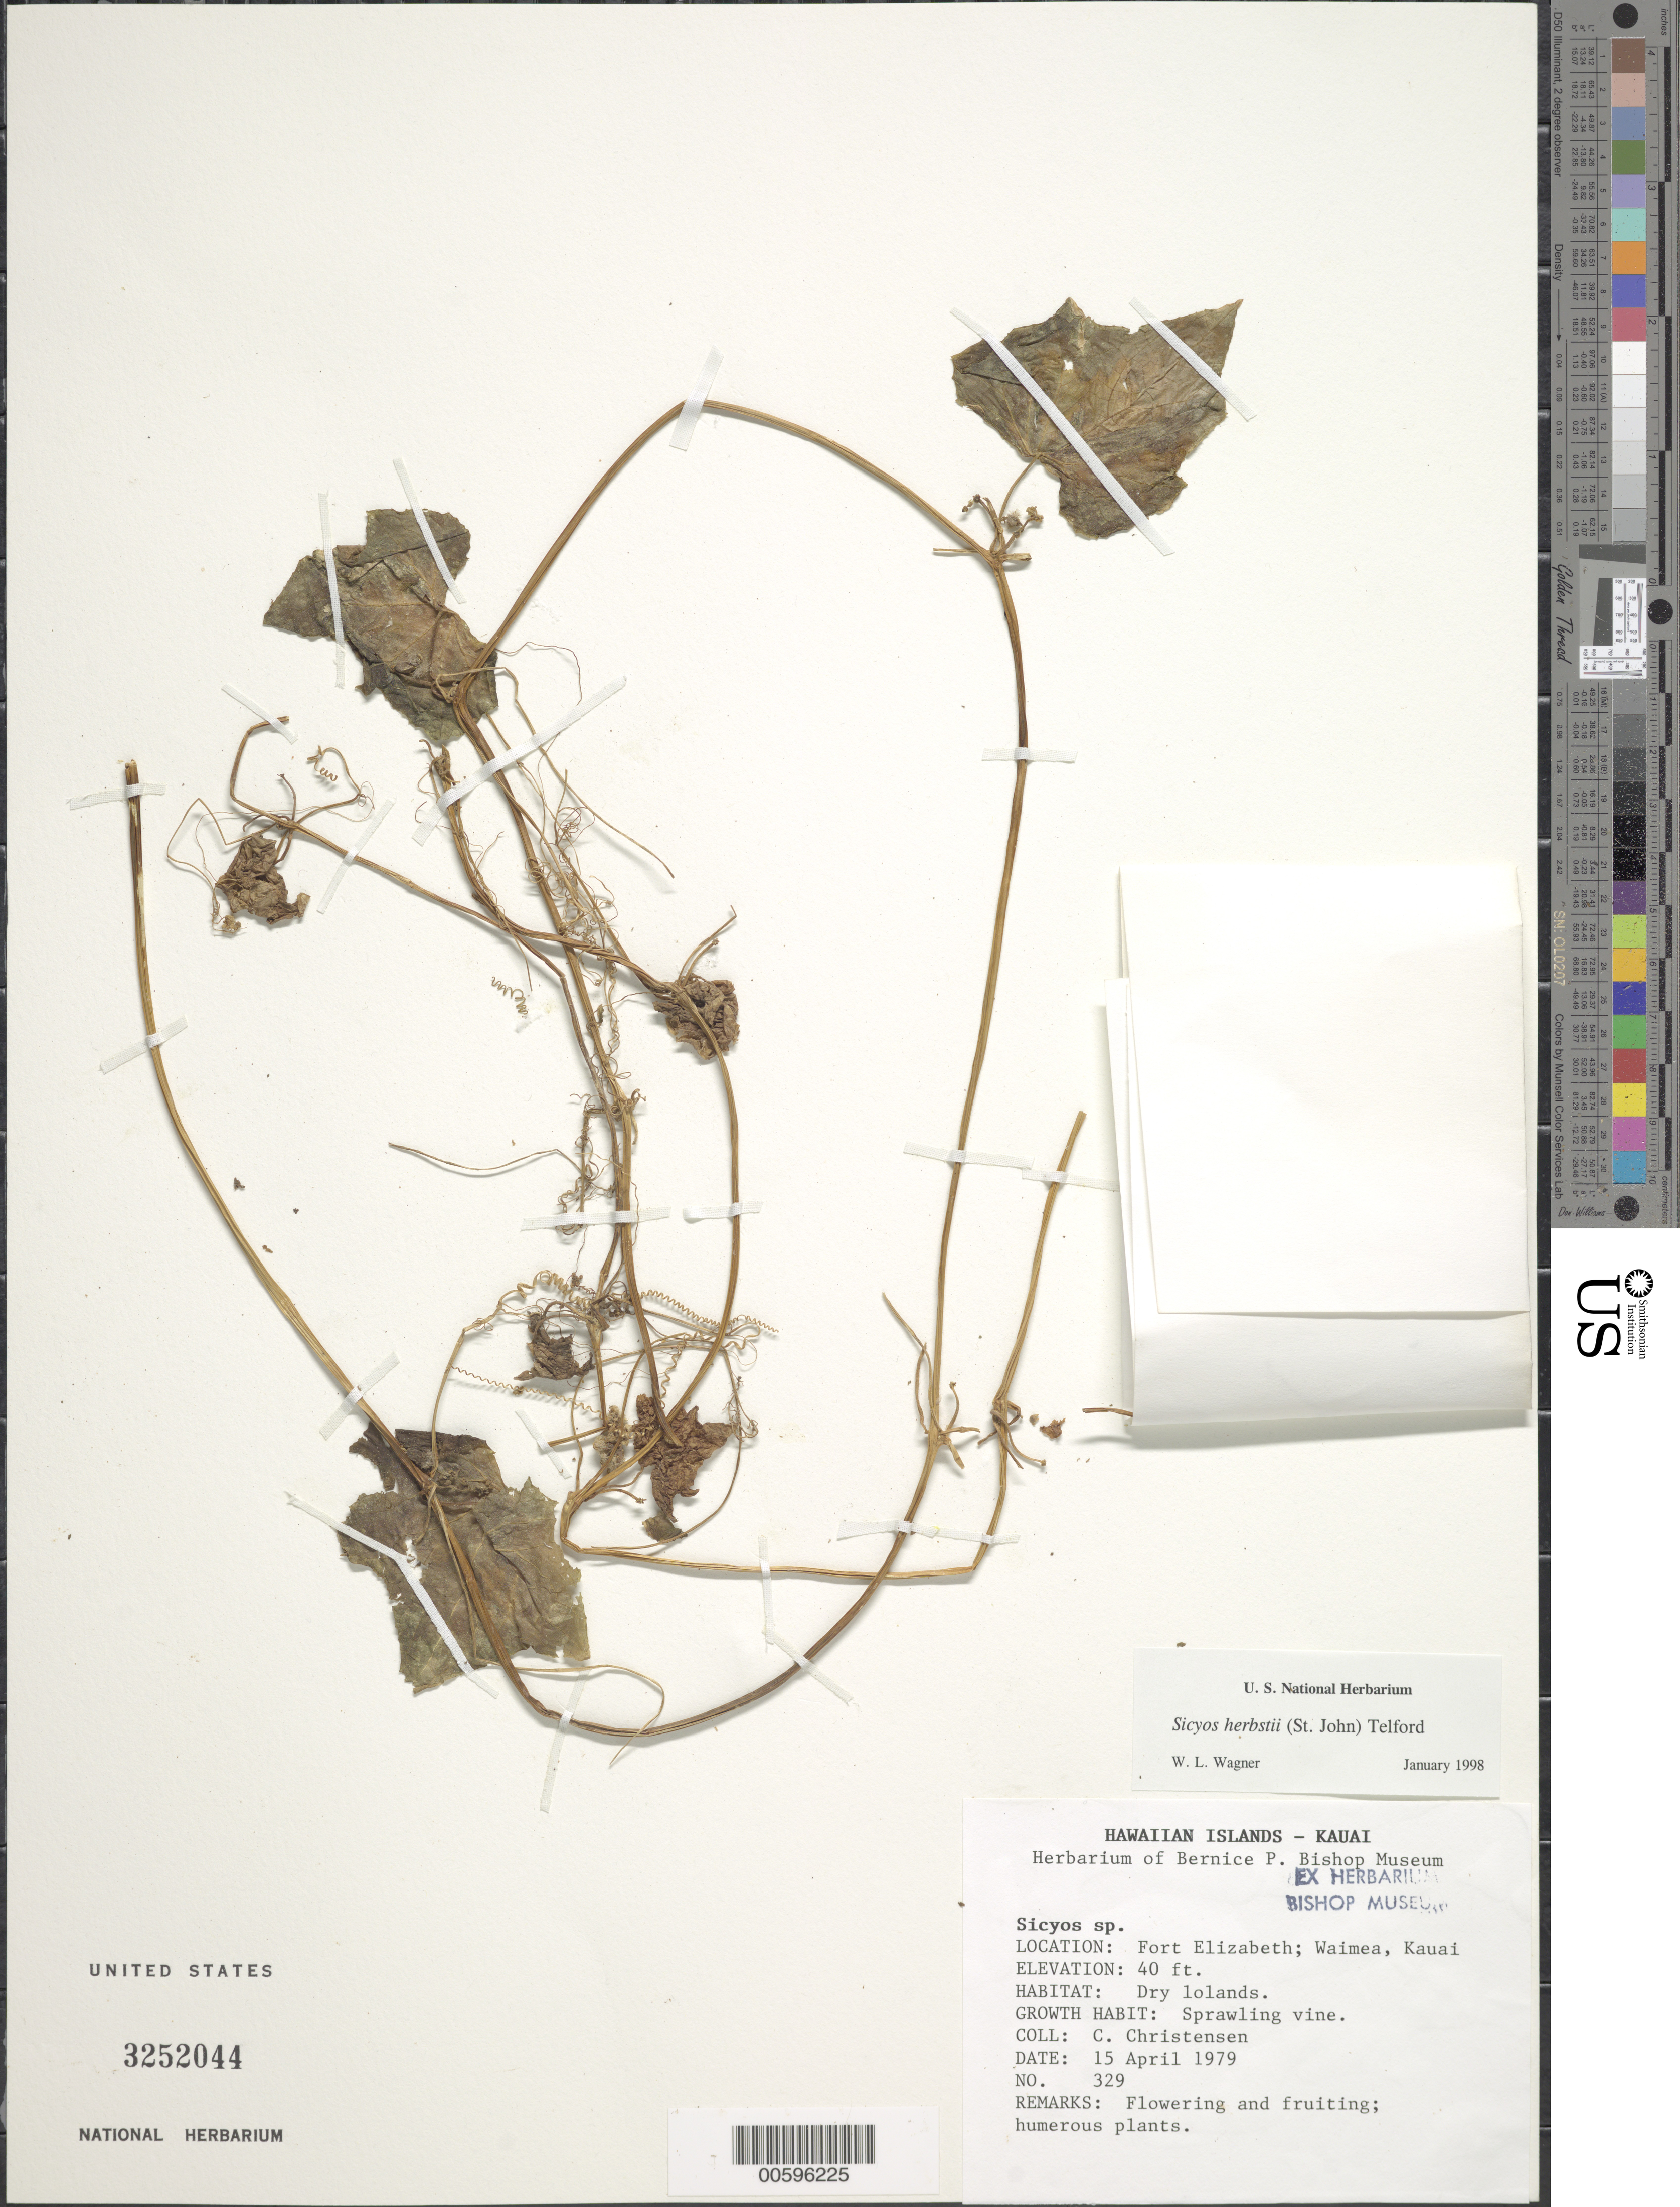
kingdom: Plantae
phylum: Tracheophyta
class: Magnoliopsida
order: Cucurbitales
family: Cucurbitaceae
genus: Sicyos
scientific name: Sicyos herbstii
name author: (H. St. John) Telford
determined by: Wagner, W. L., (BOT), Smithsonian Institution - National Museum of Natural History (UNITED STATES)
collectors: C. Christensen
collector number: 329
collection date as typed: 15 Apr 1979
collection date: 1979-04-15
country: United States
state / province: Hawaii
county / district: Kauai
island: Kaua'i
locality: Fort Elizabeth; Waimea.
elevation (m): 12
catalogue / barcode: US 3252044